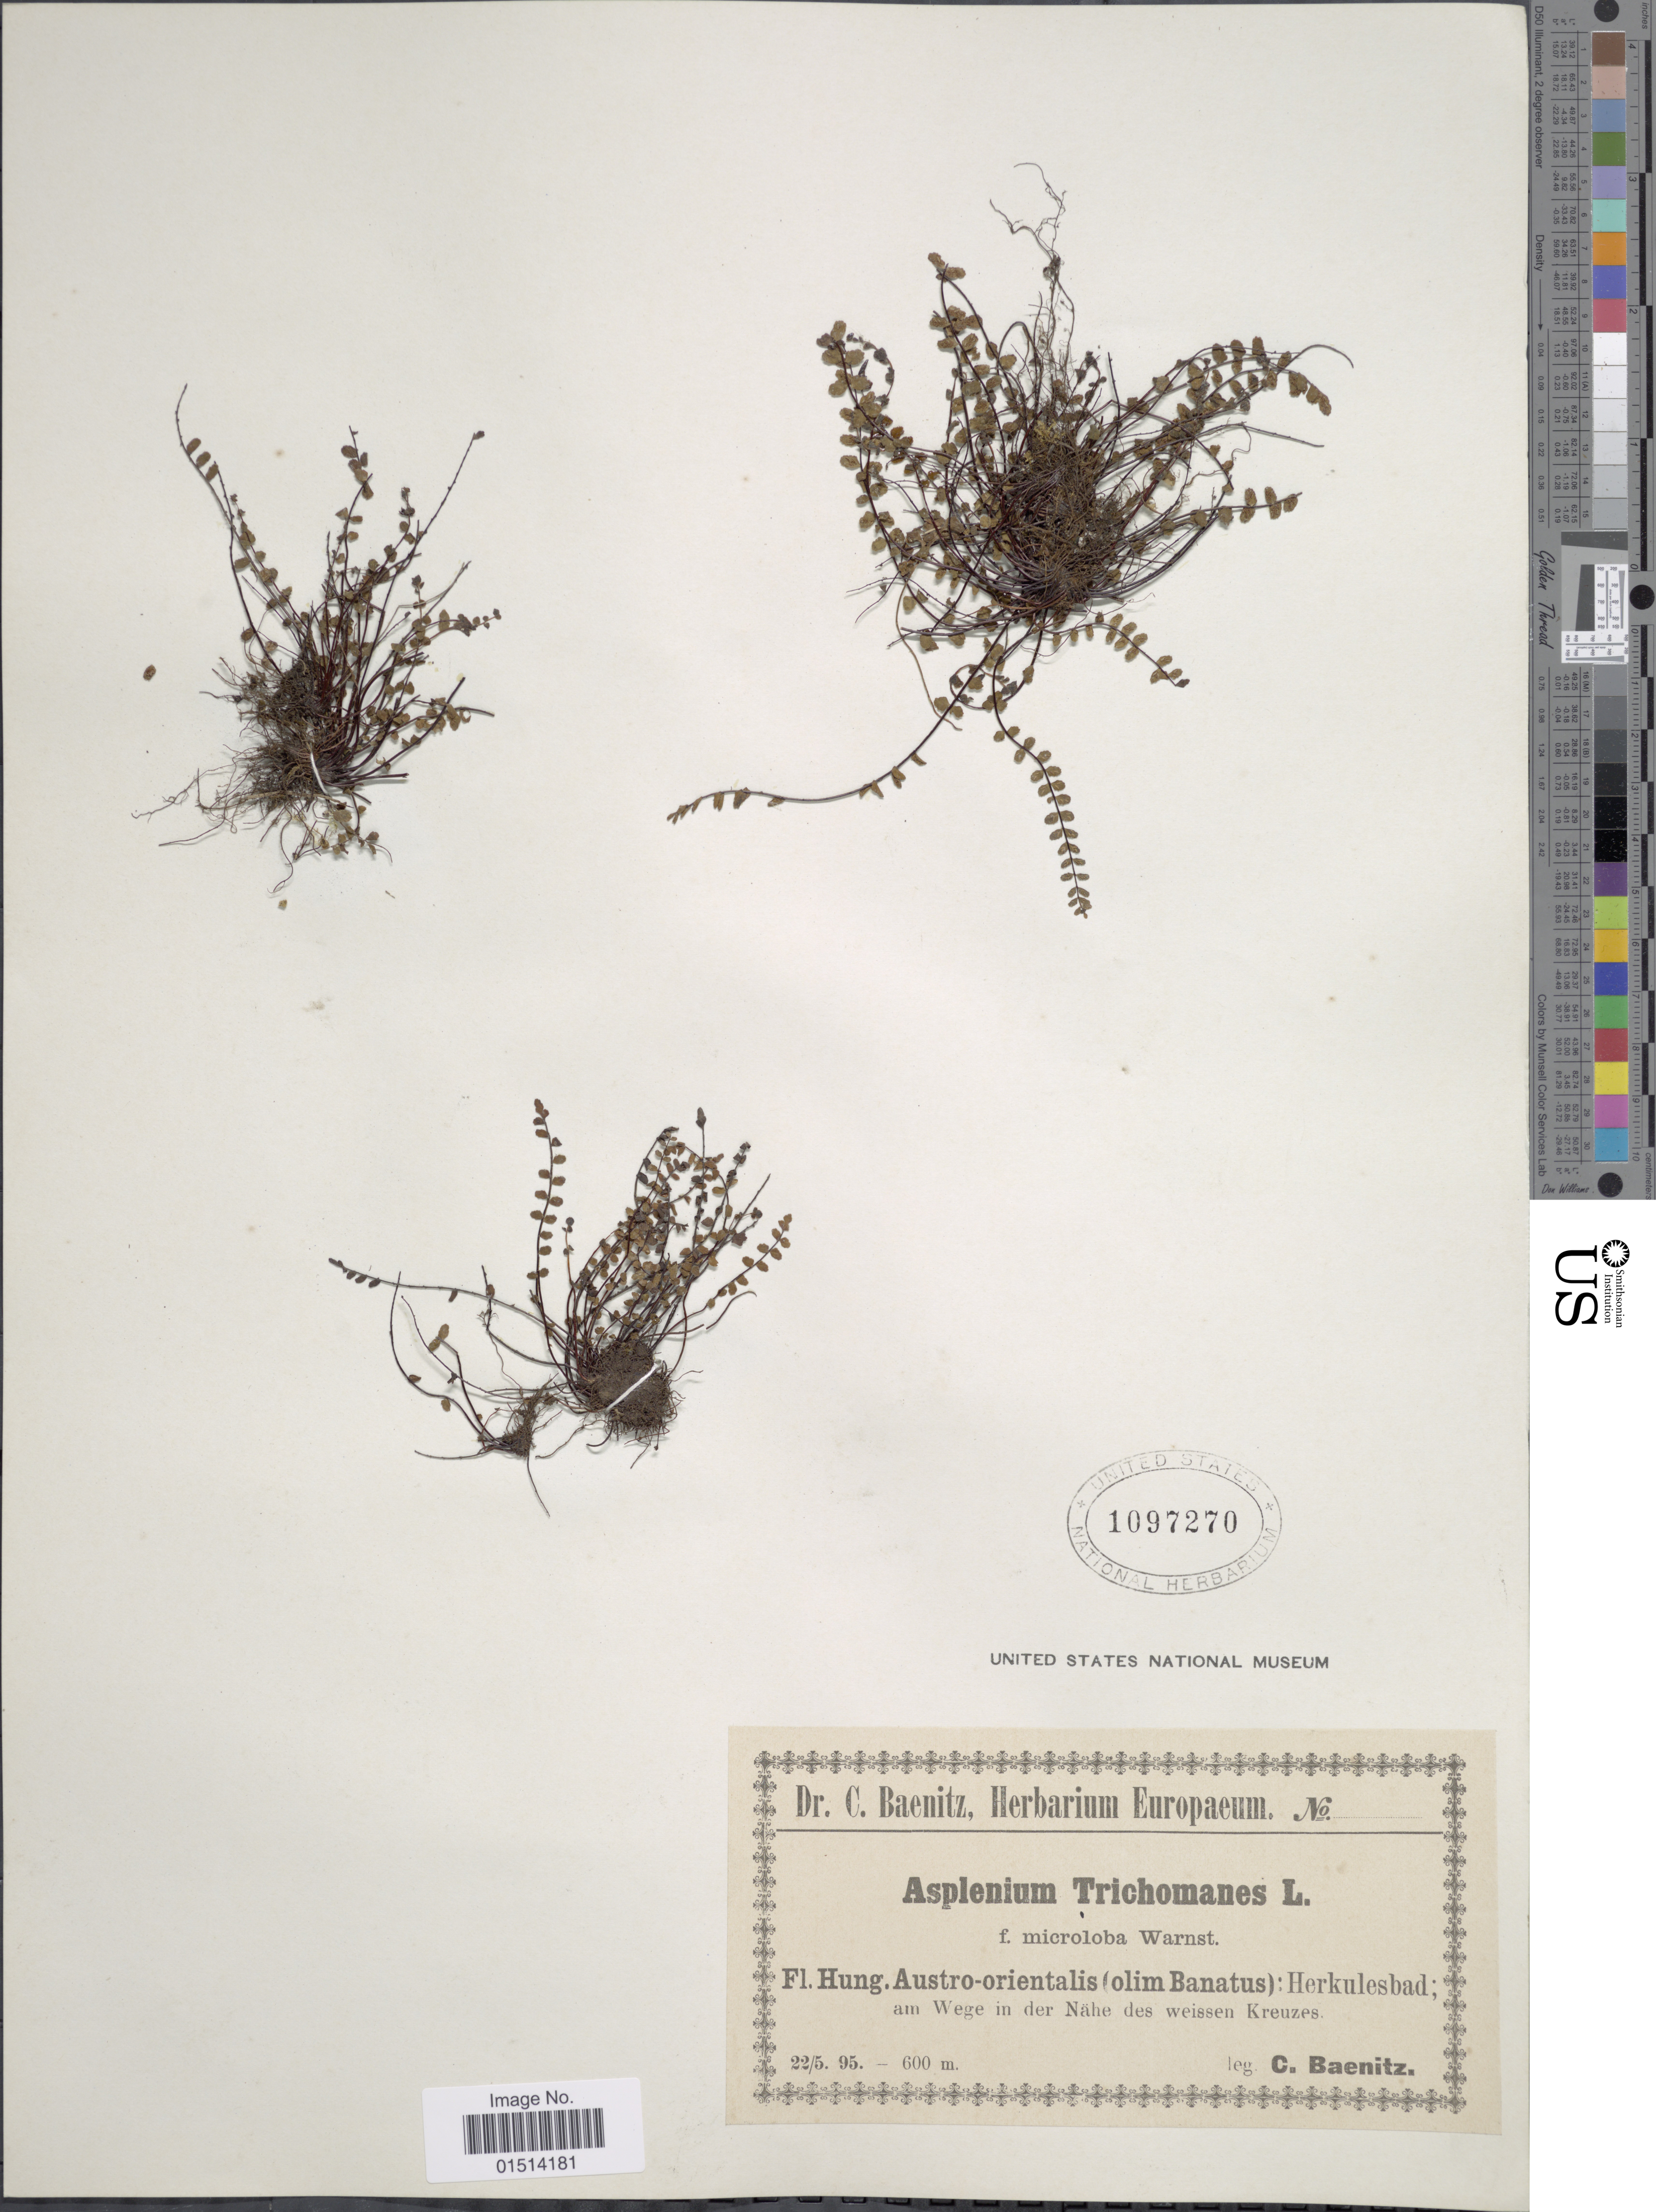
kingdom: Plantae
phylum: Tracheophyta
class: Polypodiopsida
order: Polypodiales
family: Aspleniaceae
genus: Asplenium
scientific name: Asplenium trichomanes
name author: L.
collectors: C. G. Baenitz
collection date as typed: Transcribed d/m/y: 22/5/95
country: Romania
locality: Fl.Hung.Austro-orientalis(olim Banatus): Herkulesbad; am Wege in der Nahe des weissen Kreuzes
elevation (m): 600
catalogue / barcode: US 1097270